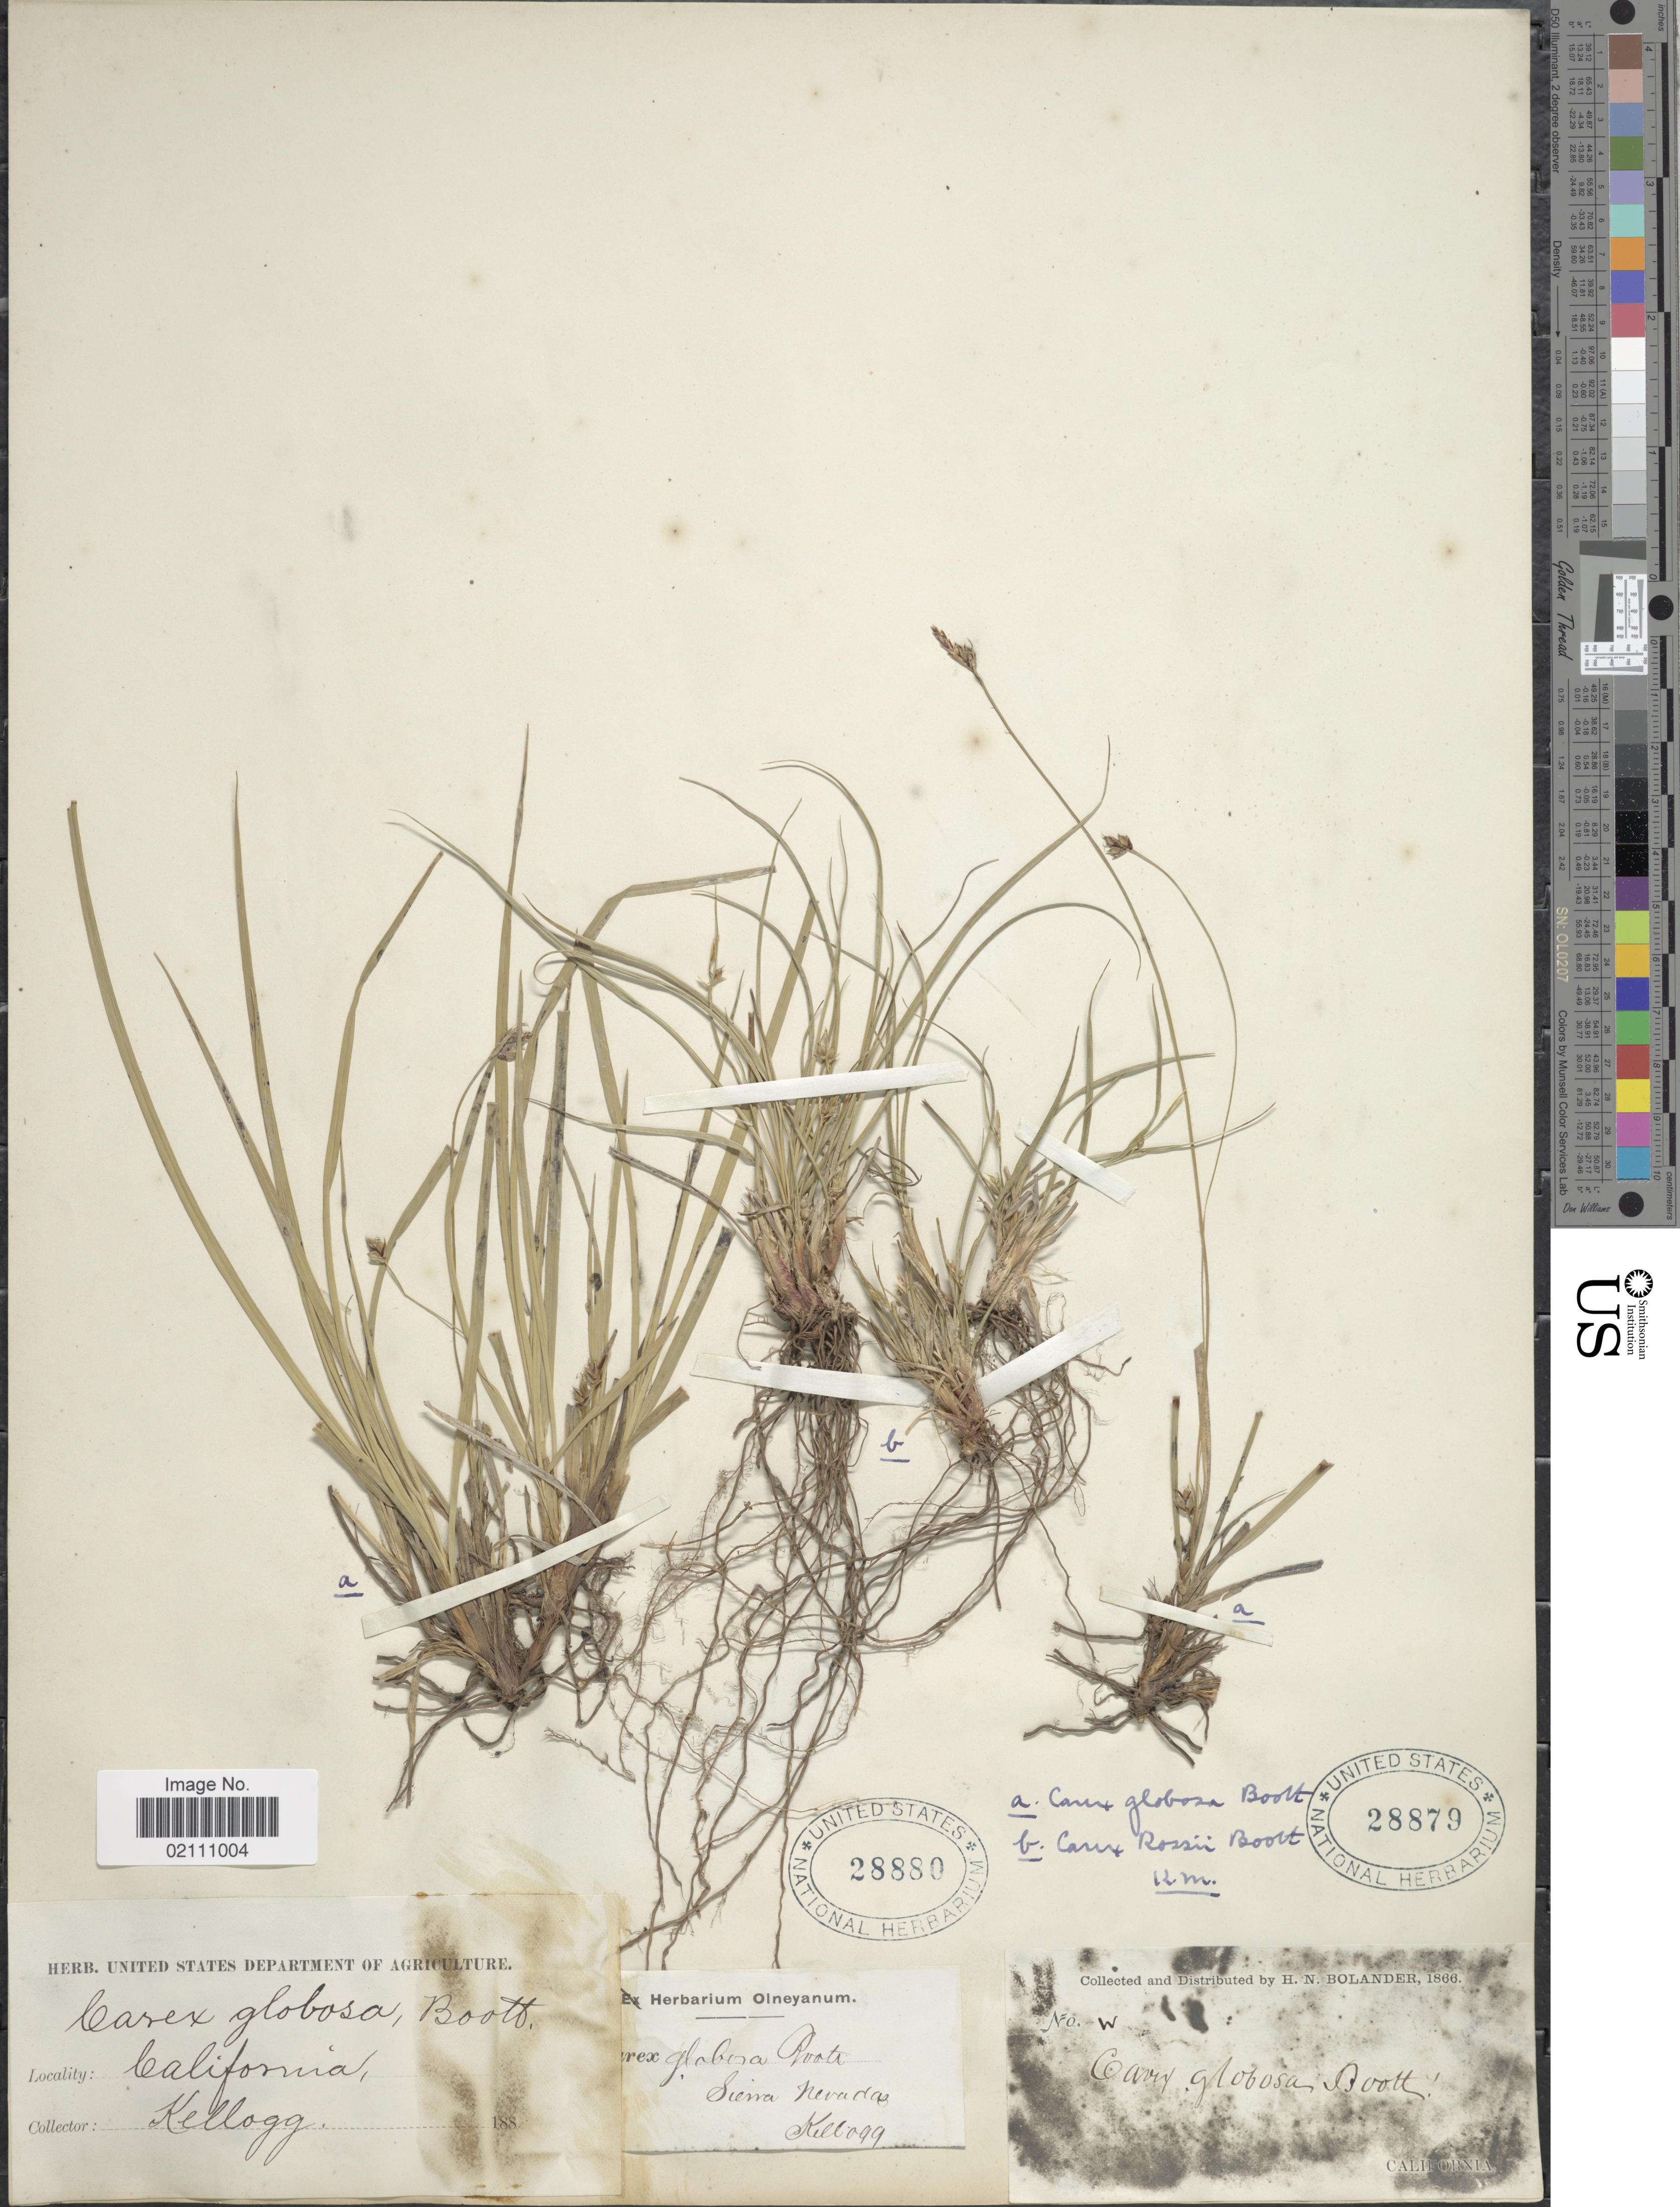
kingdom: Plantae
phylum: Tracheophyta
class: Liliopsida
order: Poales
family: Cyperaceae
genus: Carex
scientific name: Carex globosa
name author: Boott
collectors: H. Bolander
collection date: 1866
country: United States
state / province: California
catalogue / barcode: US 28879-2